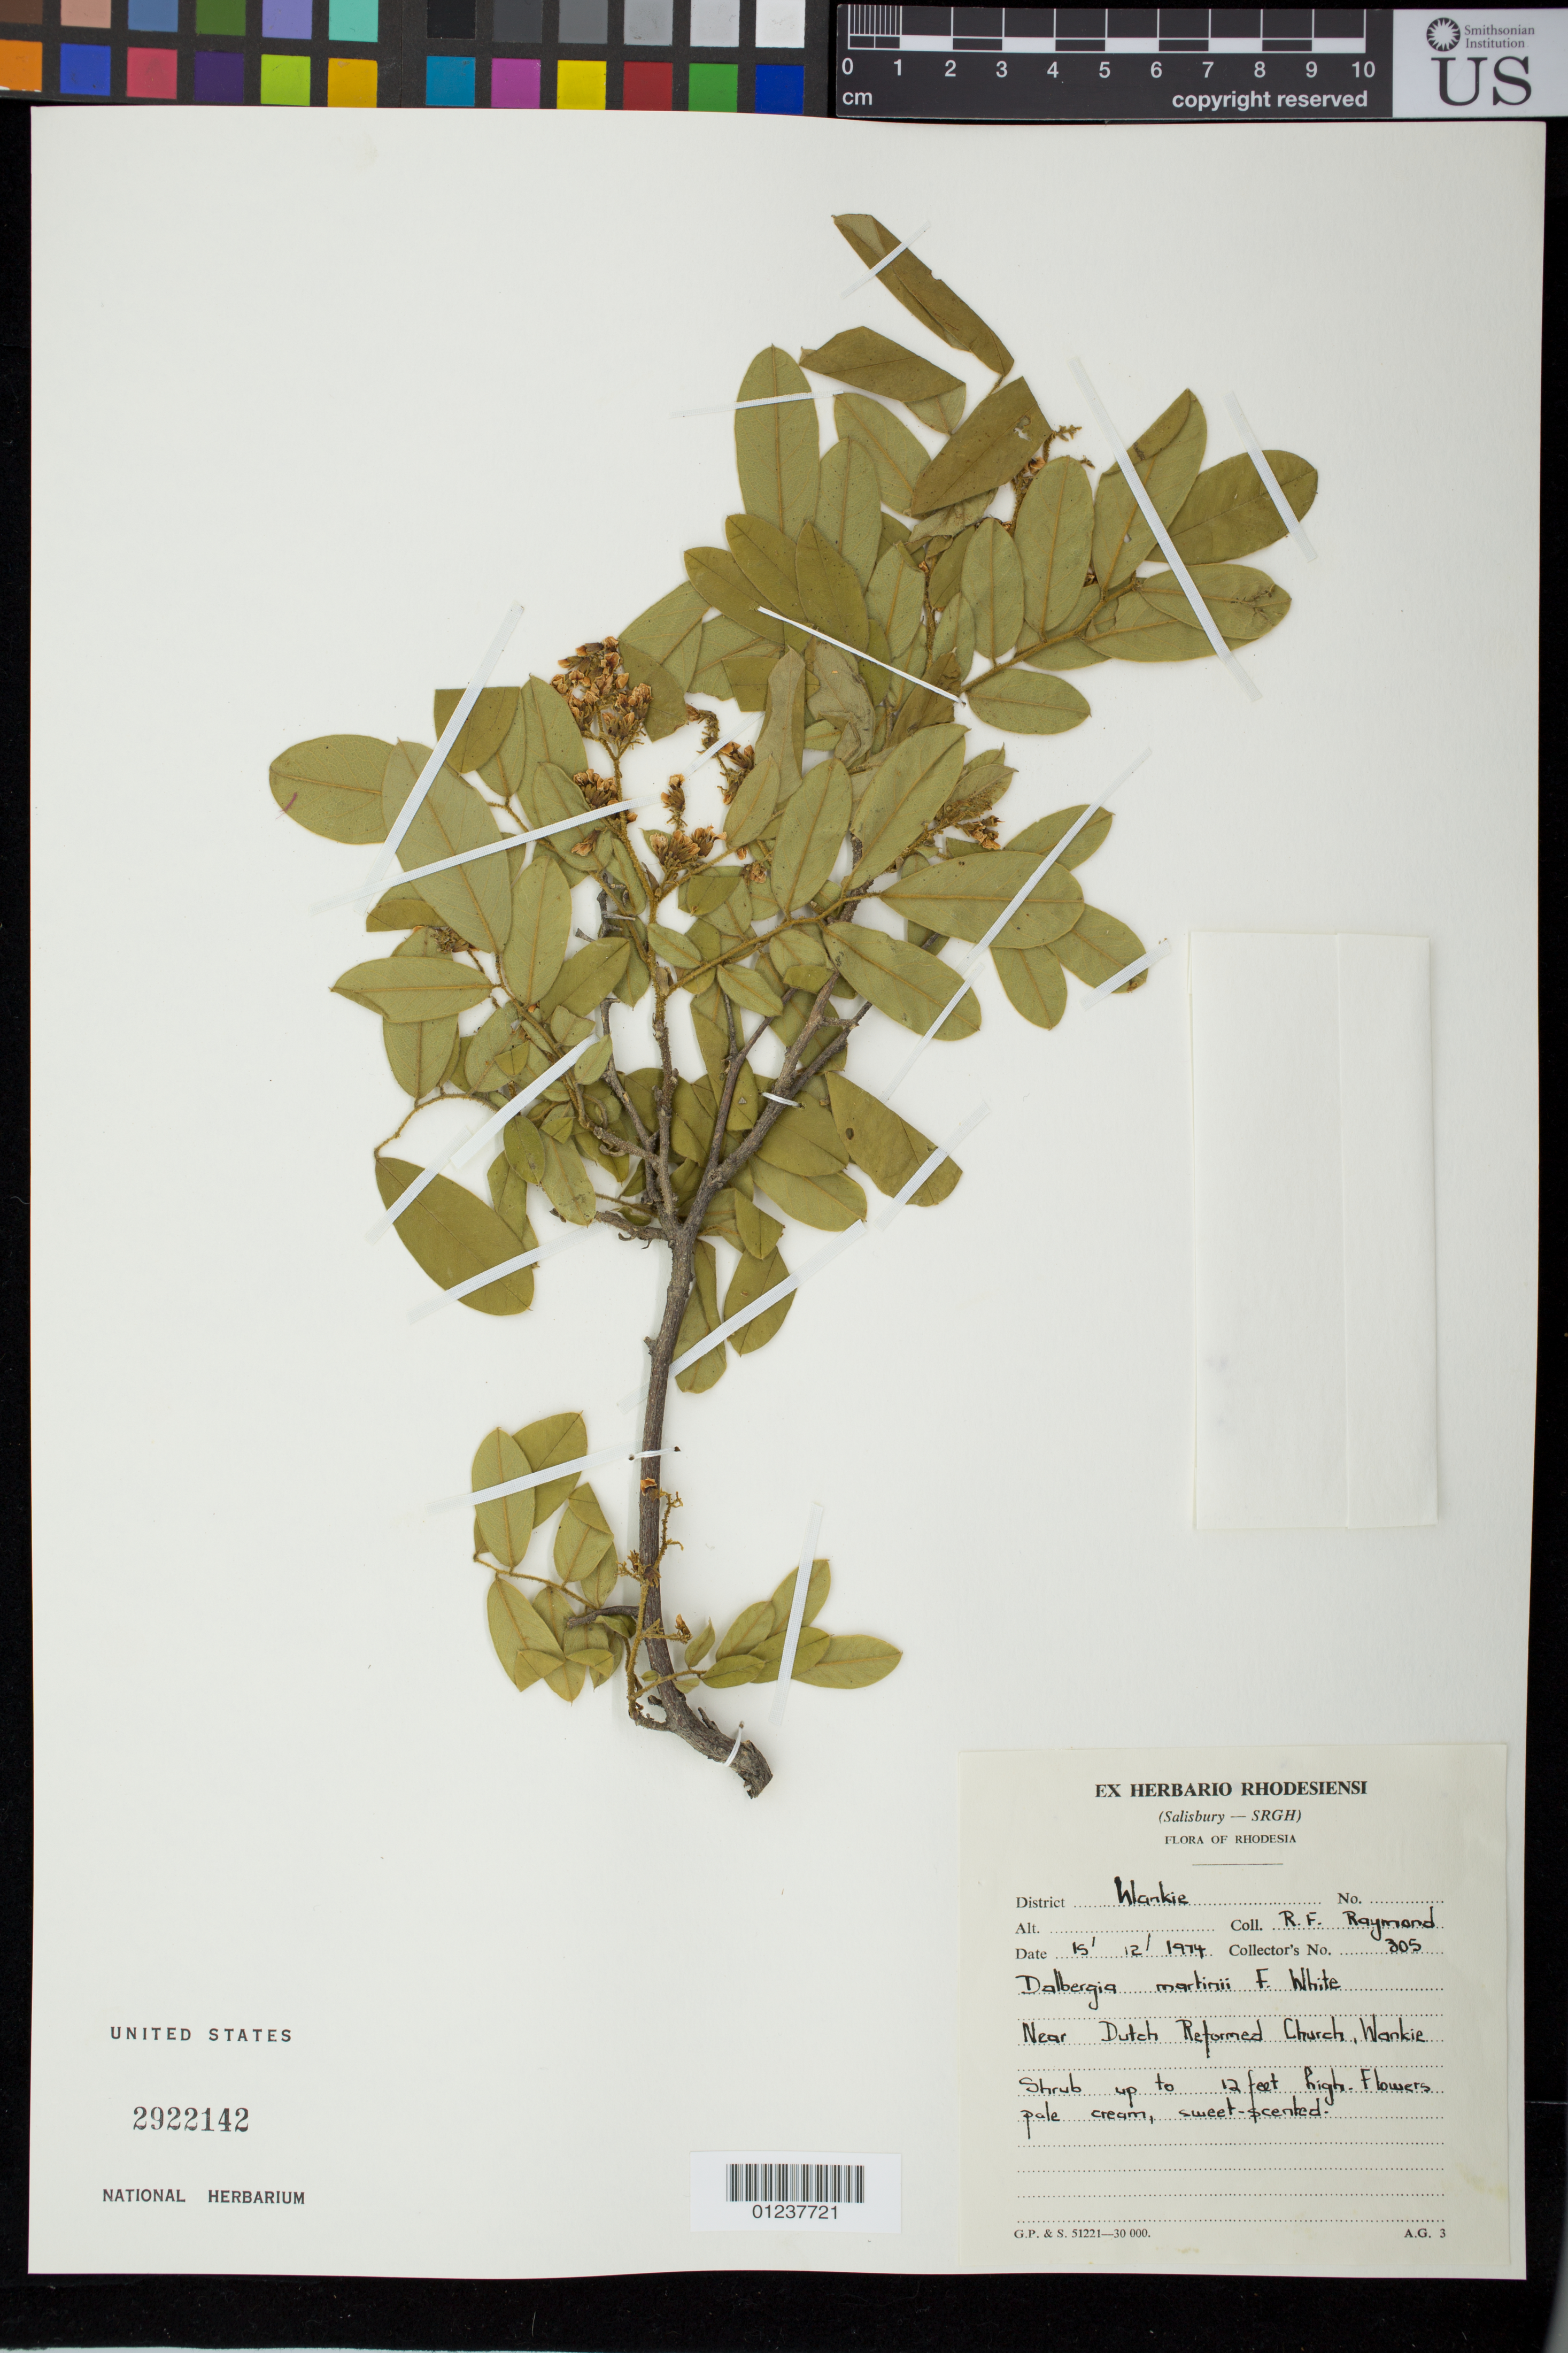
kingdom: Plantae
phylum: Tracheophyta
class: Magnoliopsida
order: Fabales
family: Fabaceae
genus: Dalbergia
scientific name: Dalbergia martinii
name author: F. White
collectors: R. Raymond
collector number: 305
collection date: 1974-12-15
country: Zimbabwe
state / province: Matabeleland North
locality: Dutch Reformed Church, Wankie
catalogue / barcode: US 2922142